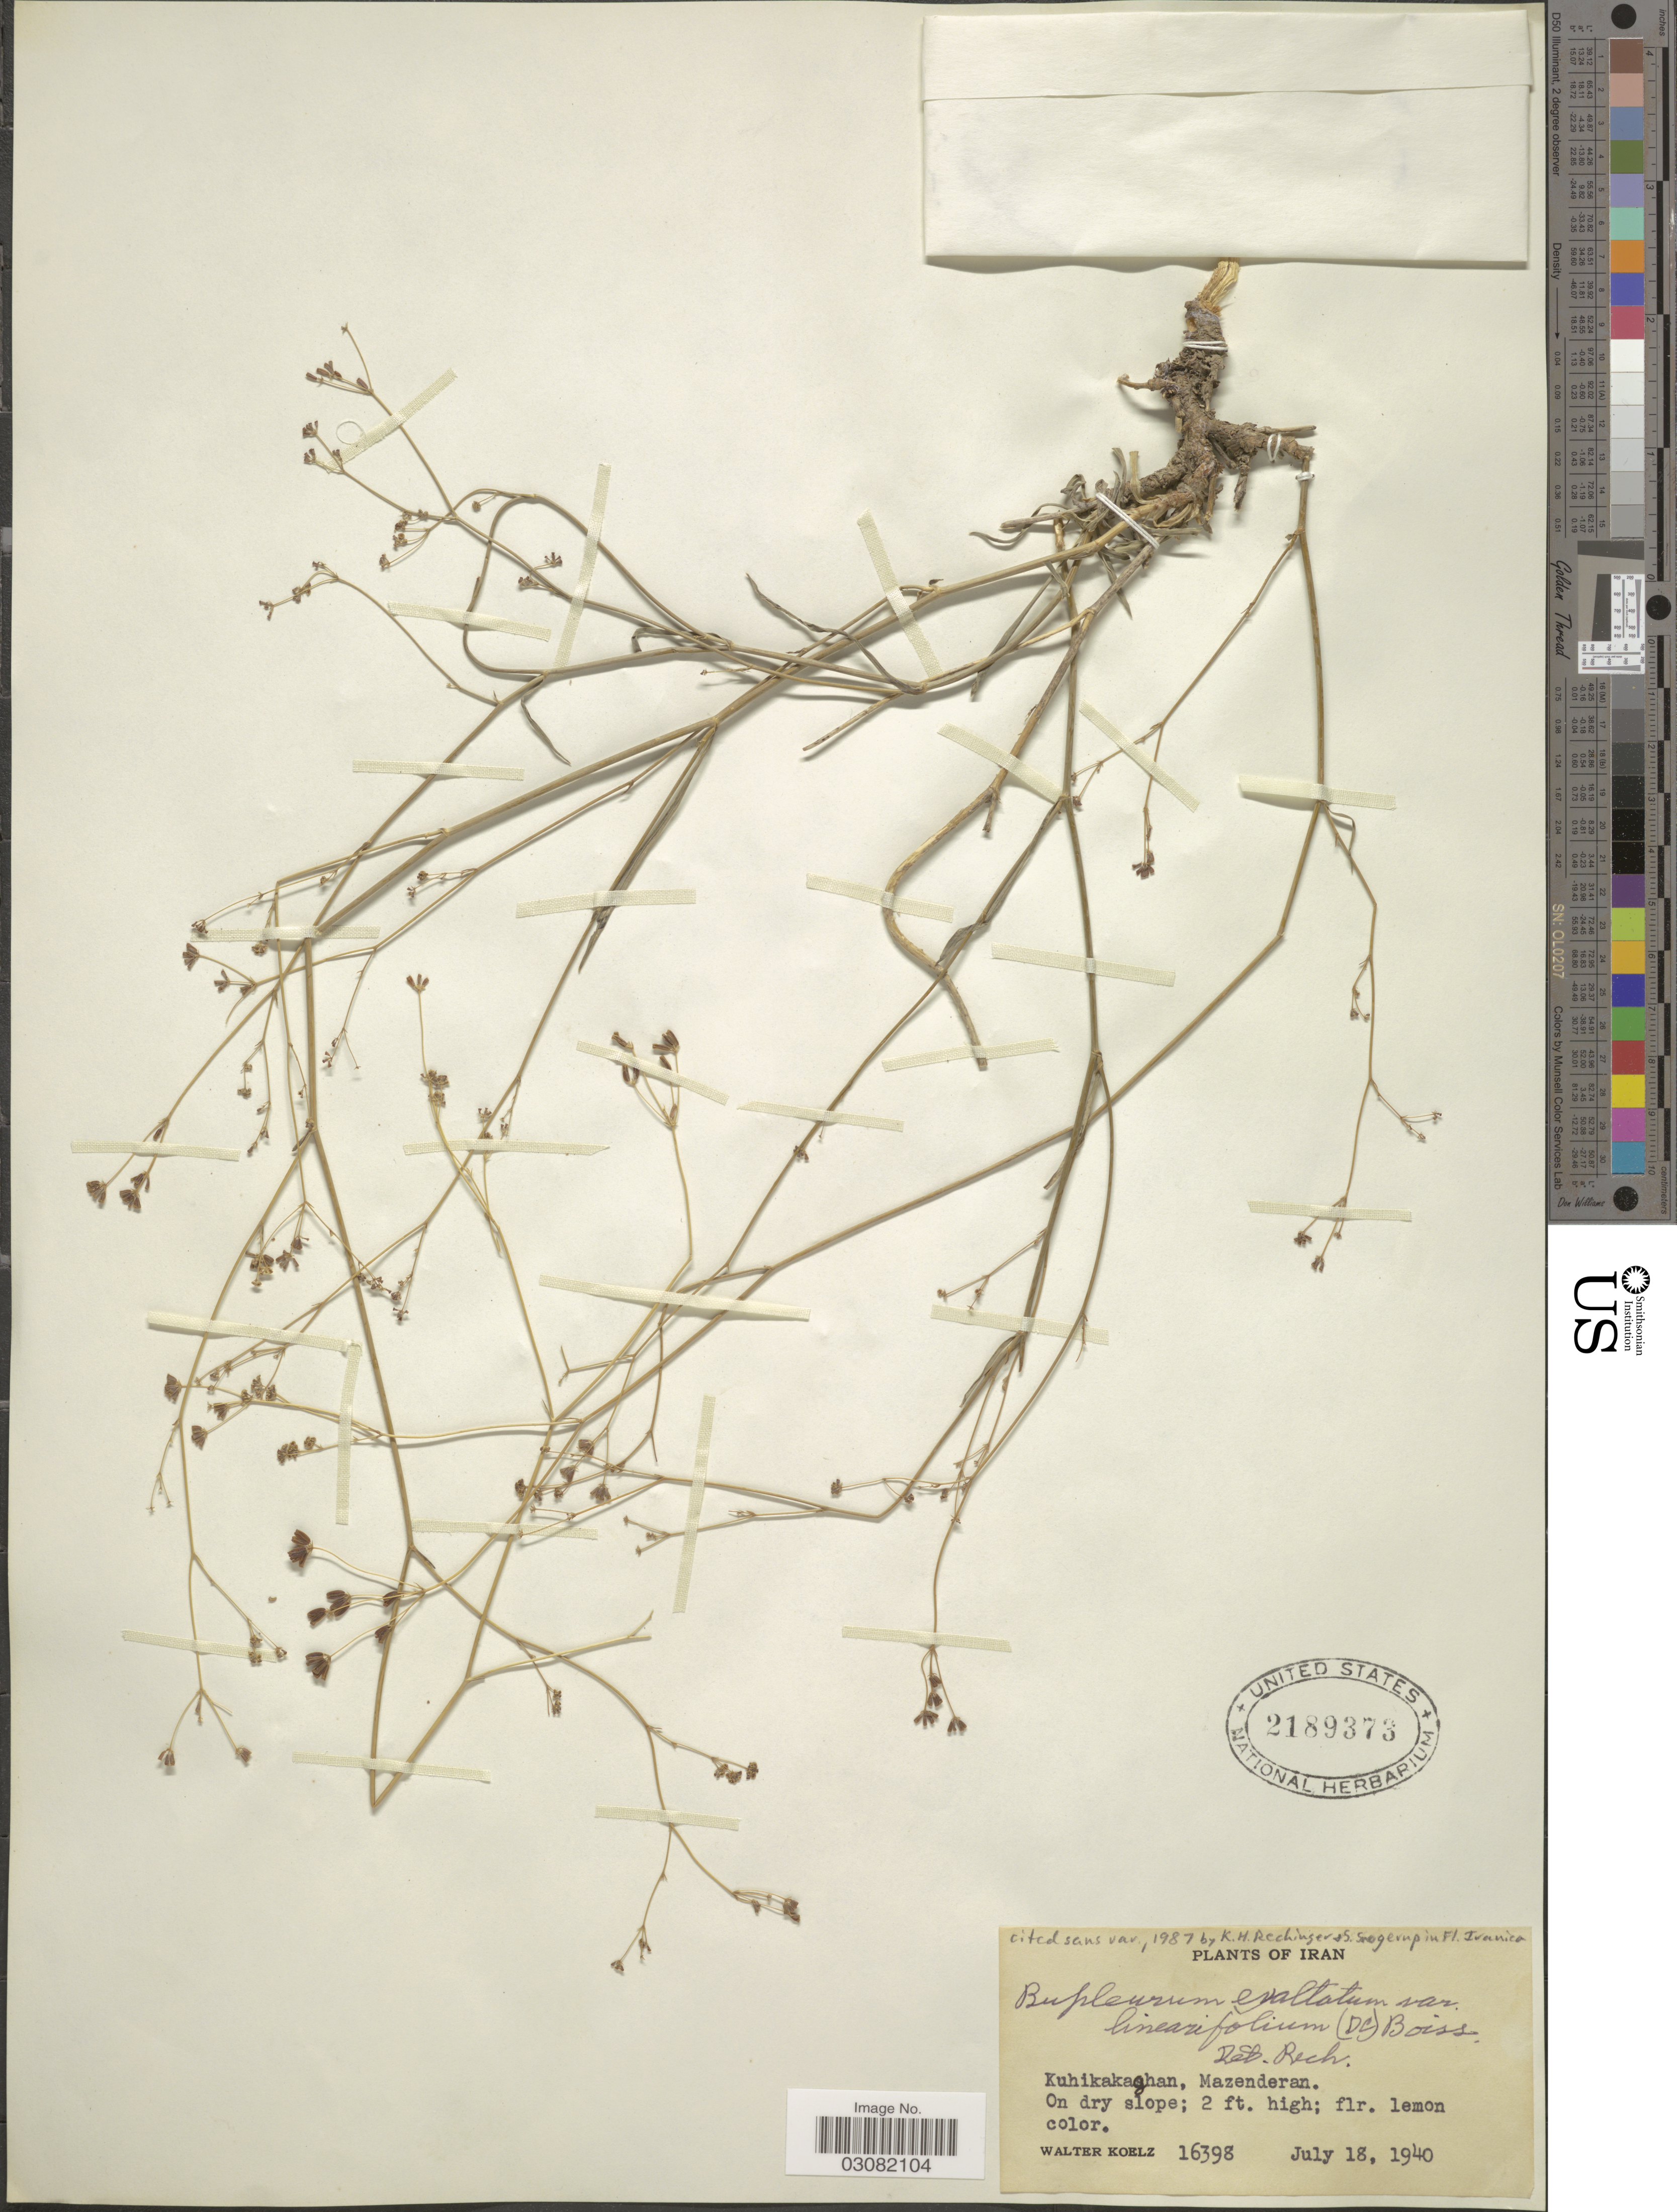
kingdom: Plantae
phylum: Tracheophyta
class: Magnoliopsida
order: Apiales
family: Apiaceae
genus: Bupleurum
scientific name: Bupleurum exaltatum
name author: M. Bieb.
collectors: W. N. Koelz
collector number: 16398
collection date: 1940-07-18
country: Iran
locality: Kuhikakaghan, Mazenderan.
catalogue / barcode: US 2189373